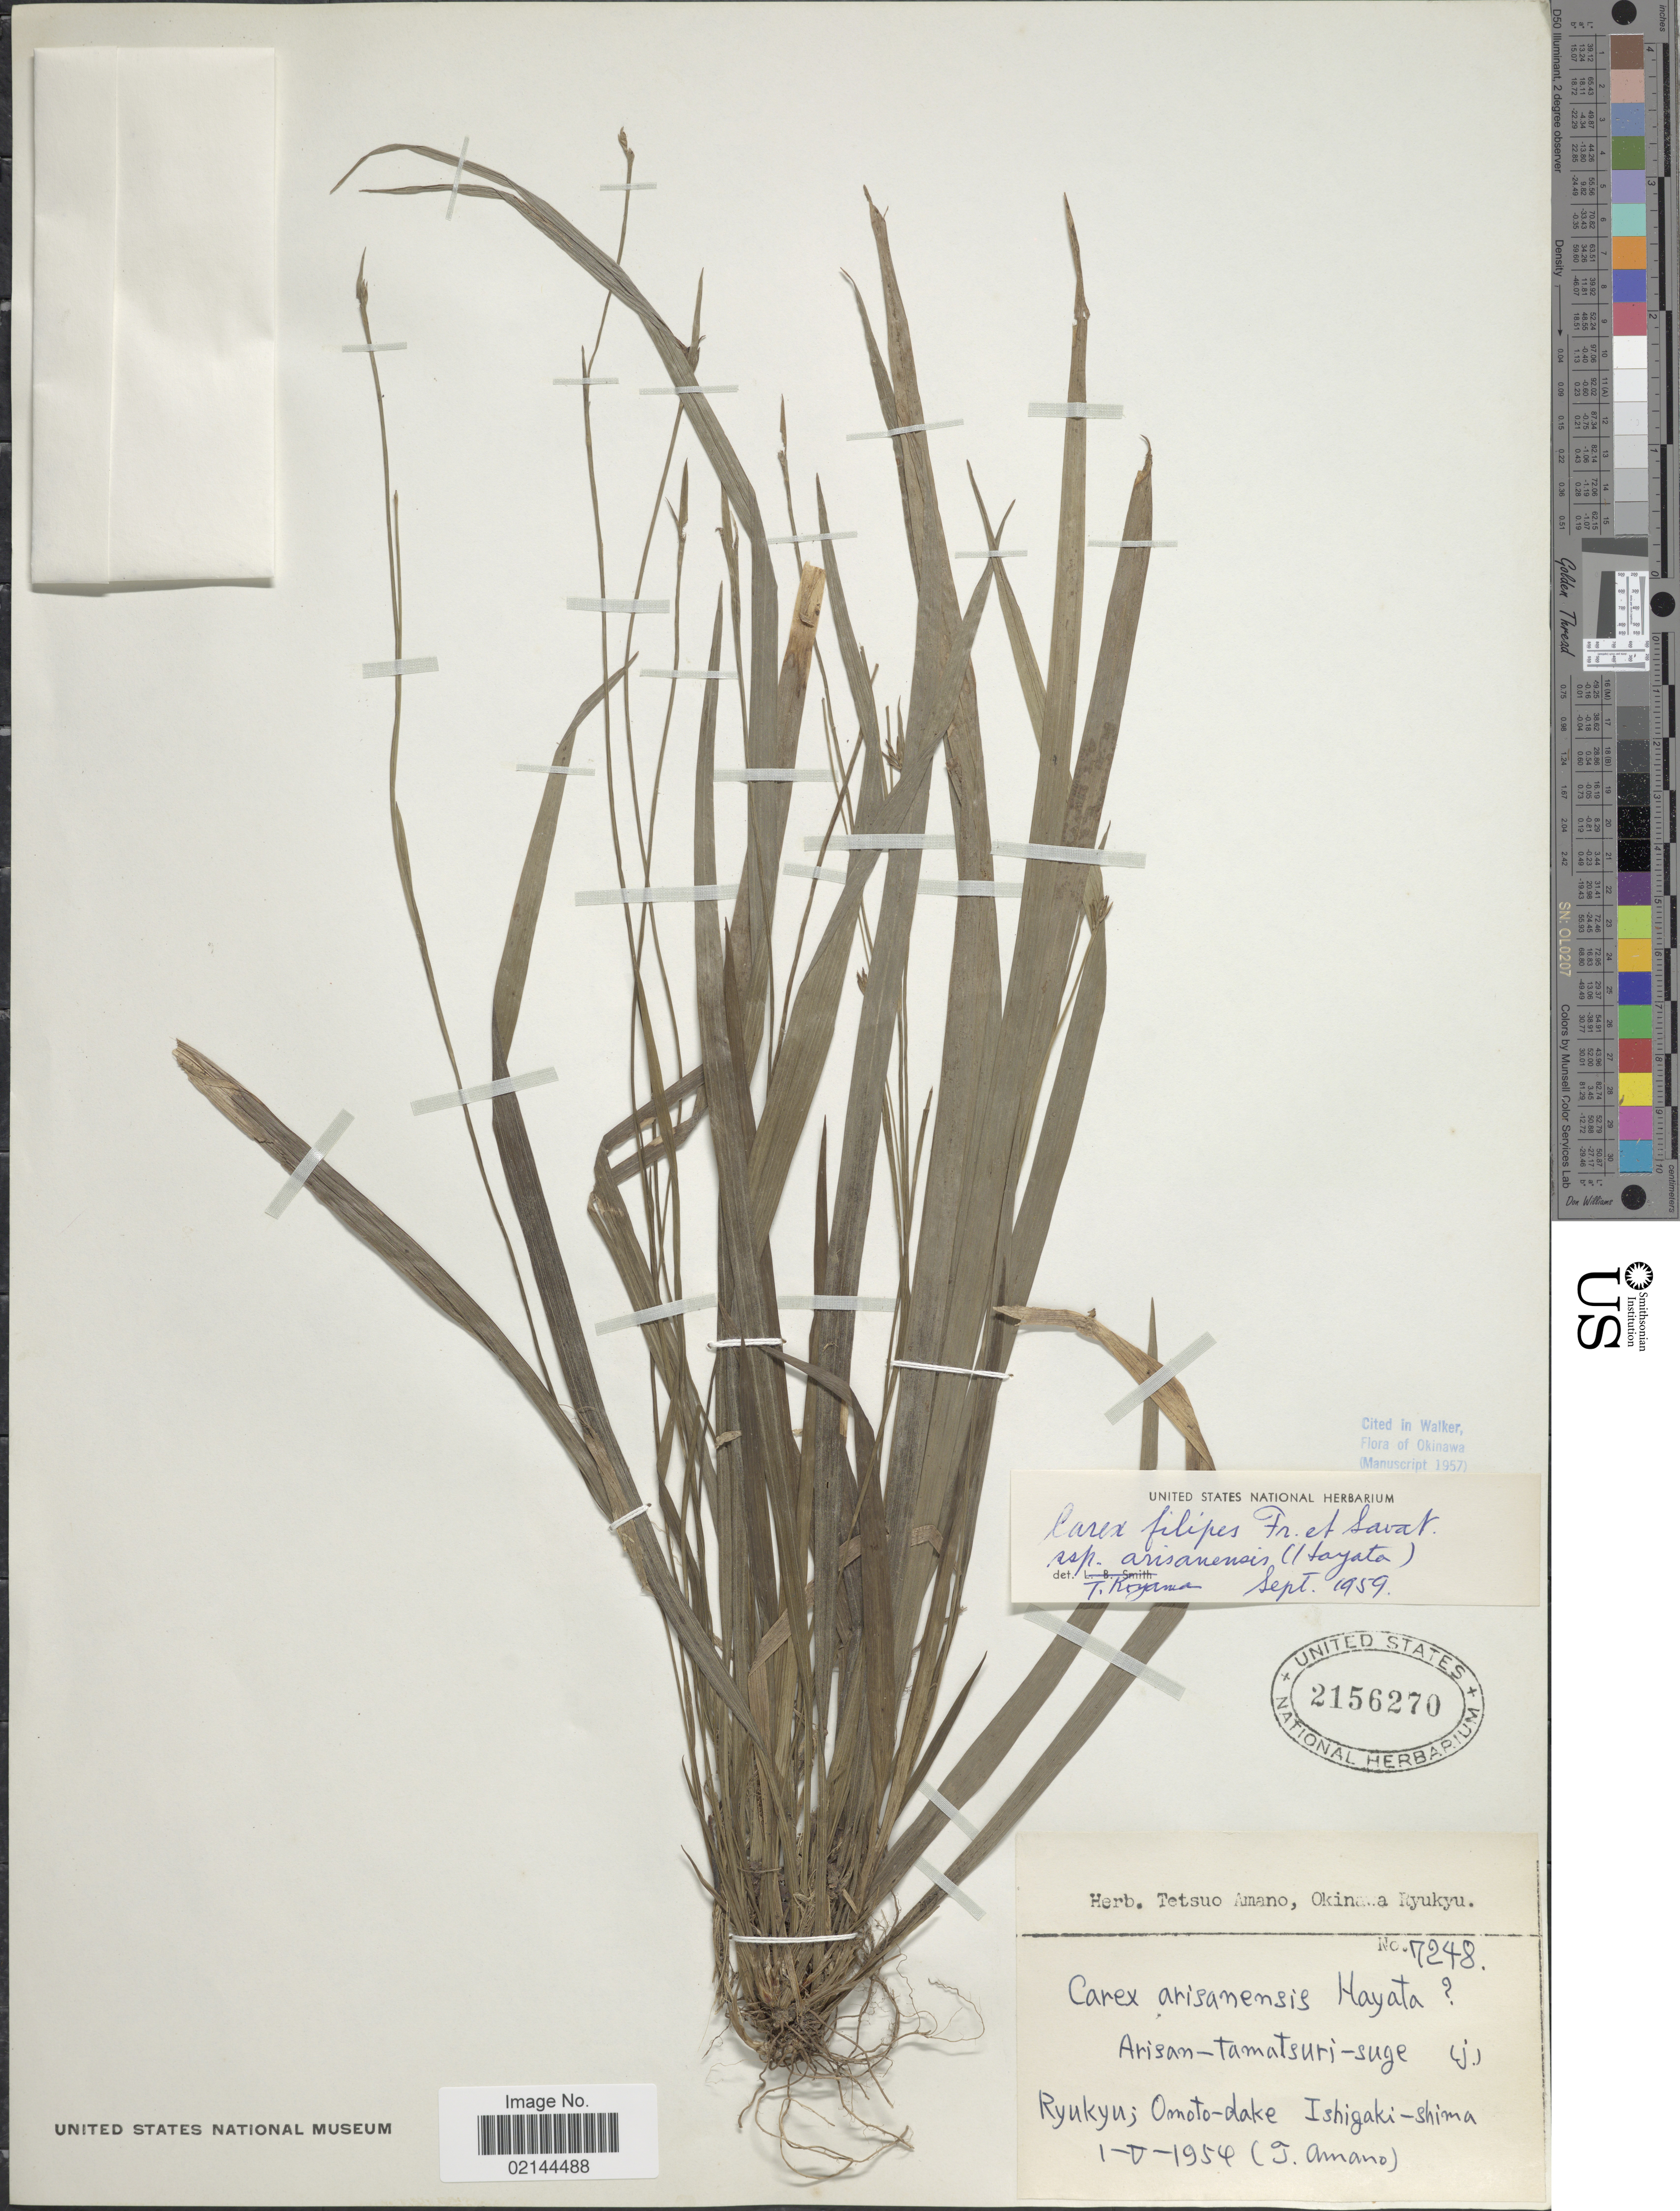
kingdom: Plantae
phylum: Tracheophyta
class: Liliopsida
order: Poales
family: Cyperaceae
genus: Carex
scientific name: Carex filipes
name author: Franch. & Sav.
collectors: T. Amano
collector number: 7248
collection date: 1954-05-01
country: Japan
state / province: Okinawa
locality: Ryukyu; Omoto-dake. Ishigaki-shima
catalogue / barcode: US 2156270